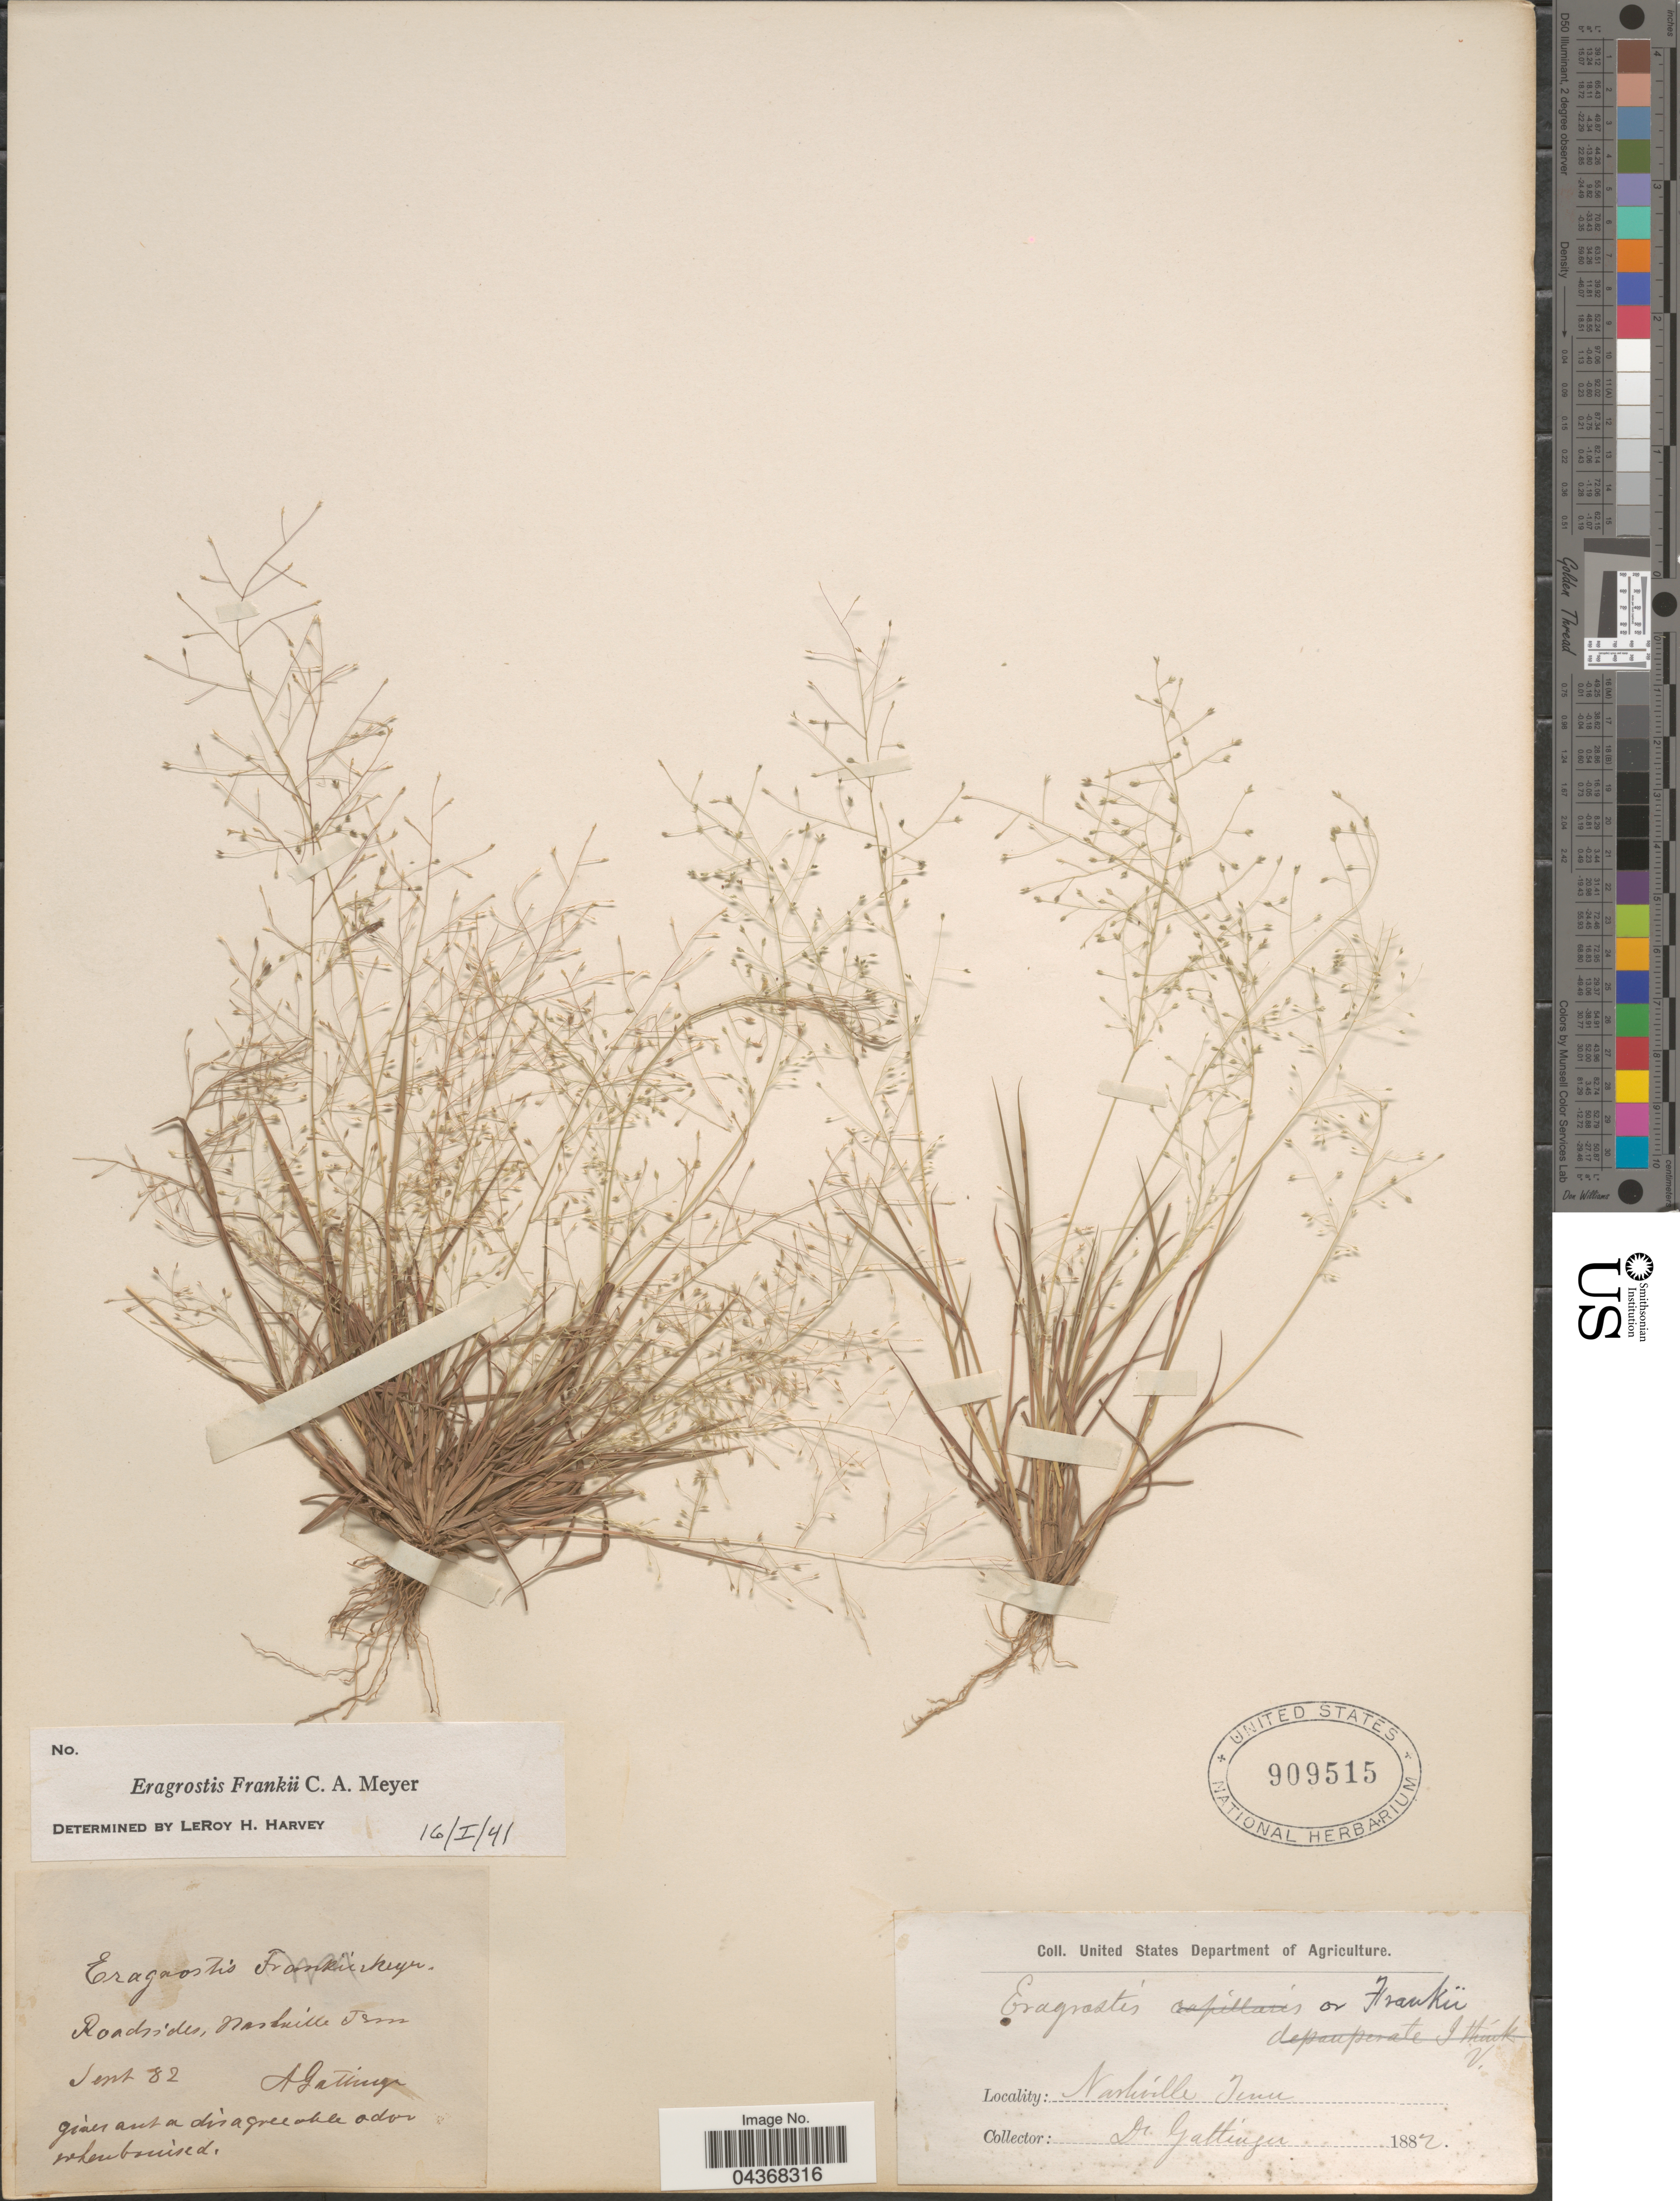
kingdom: Plantae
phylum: Tracheophyta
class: Liliopsida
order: Poales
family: Poaceae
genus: Eragrostis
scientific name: Eragrostis frankii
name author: C.A. Mey. ex Steud.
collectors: A. Gattinger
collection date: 1882-09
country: United States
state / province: Tennessee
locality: Roadsides, Nashville.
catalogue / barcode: US 909515